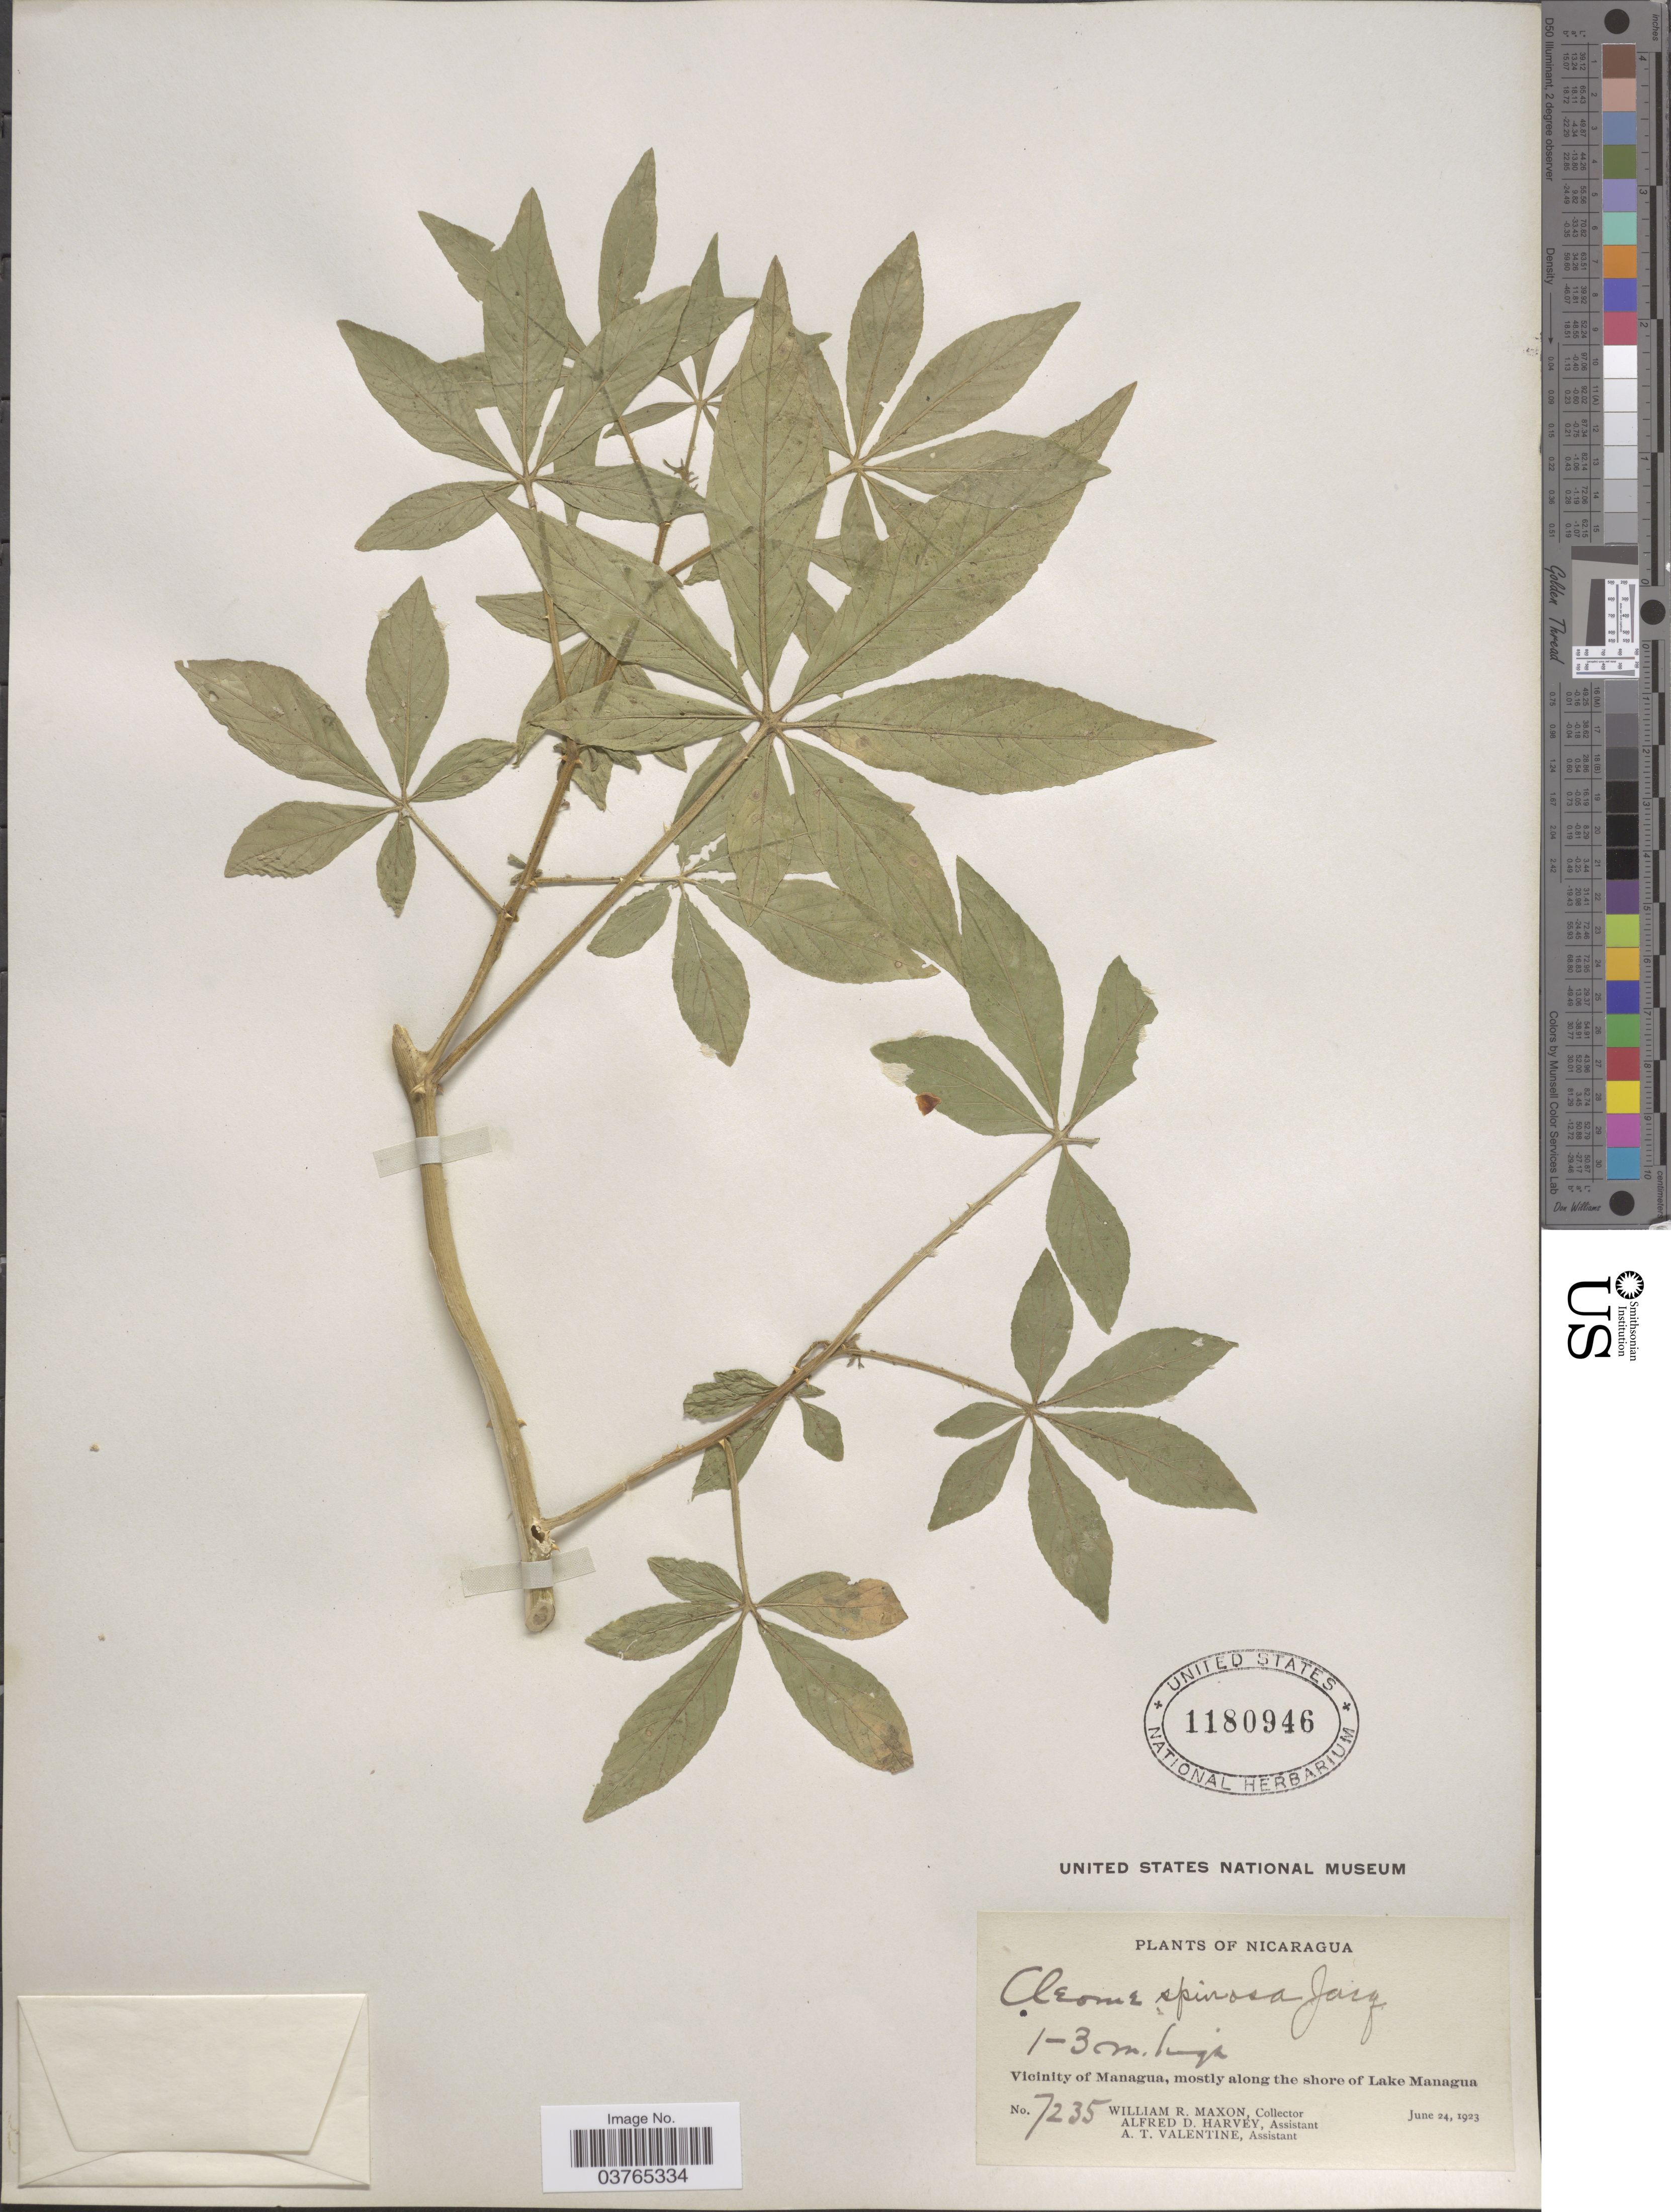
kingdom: Plantae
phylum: Tracheophyta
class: Magnoliopsida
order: Brassicales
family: Cleomaceae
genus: Tarenaya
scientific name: Tarenaya spinosa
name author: (Jacq.) Raf.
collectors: W. R. Maxon, A. D. Harvey & A. Valentine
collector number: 7235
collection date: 1923-06-24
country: Nicaragua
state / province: Managua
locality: Vicinity of Managua, mostly along the shore of Lake Managua.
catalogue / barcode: US 1180946